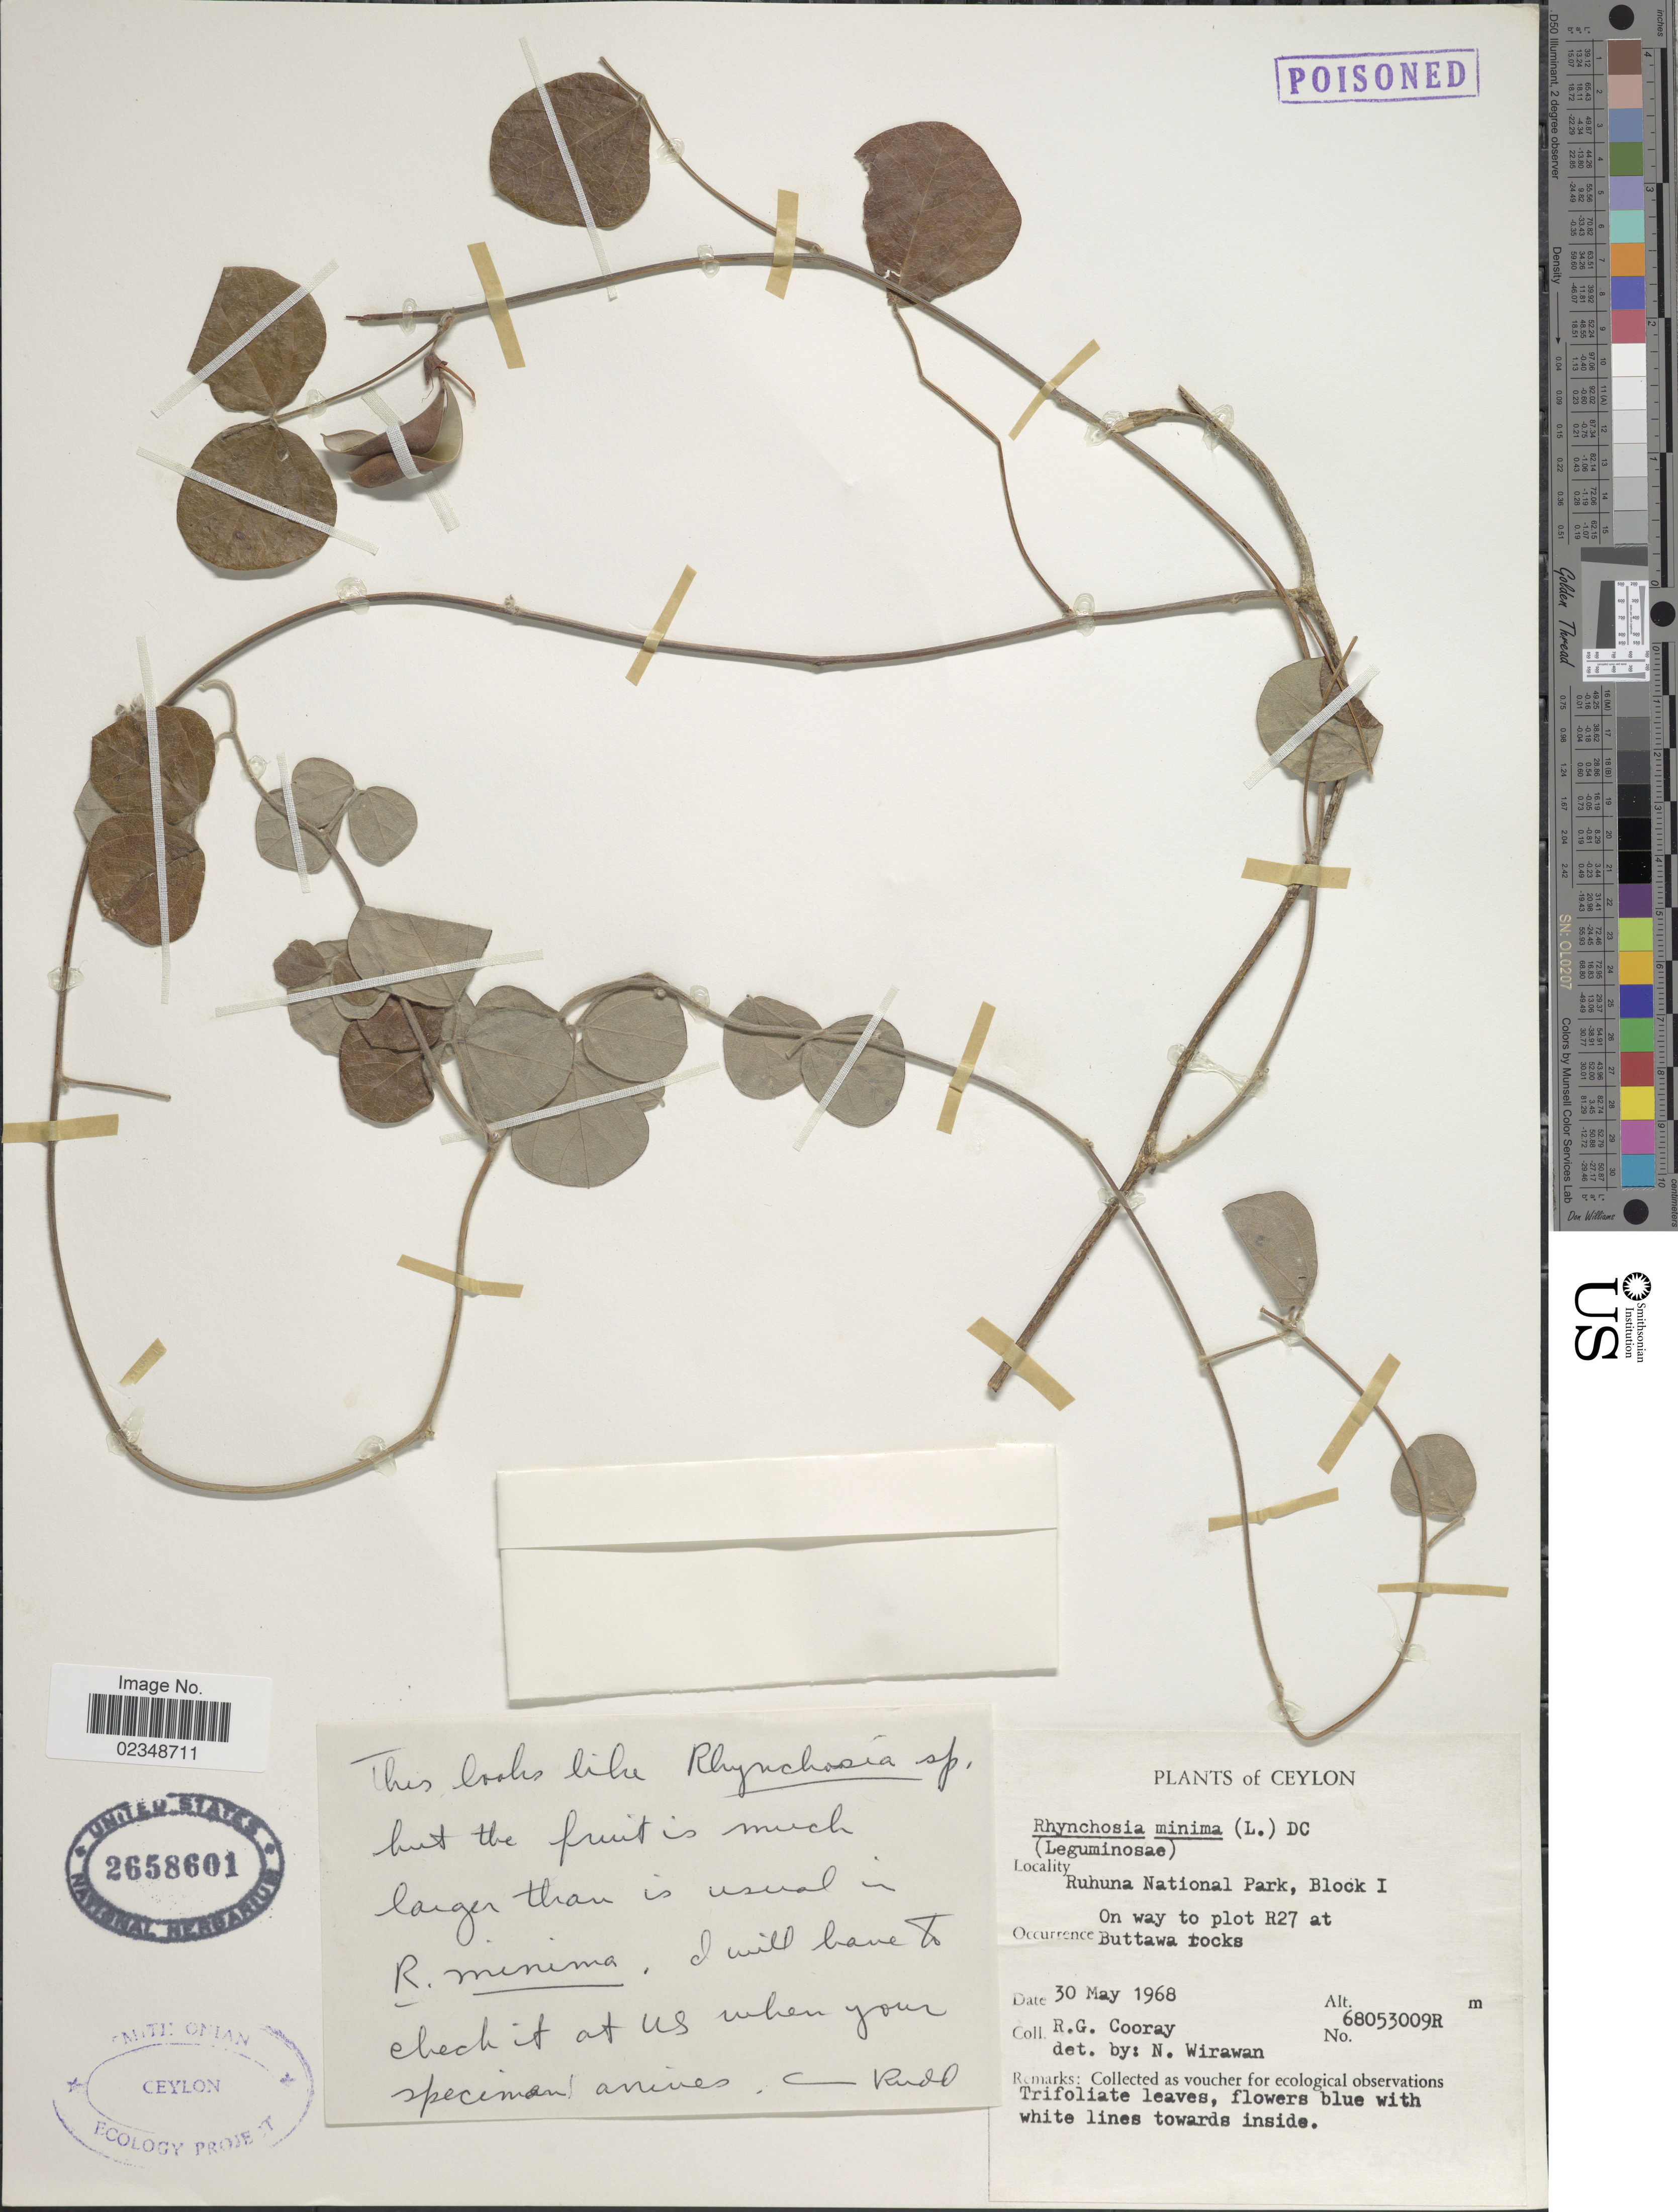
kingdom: Plantae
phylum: Tracheophyta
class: Magnoliopsida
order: Fabales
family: Fabaceae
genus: Rhynchosia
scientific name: Rhynchosia sp.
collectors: R. Cooray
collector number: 68053009R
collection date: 1968-05-30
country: Sri Lanka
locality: Ceylon, Ruhuna National Park, Block 1, On way to plot R27 at Buttawa rocks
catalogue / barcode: US 2658601